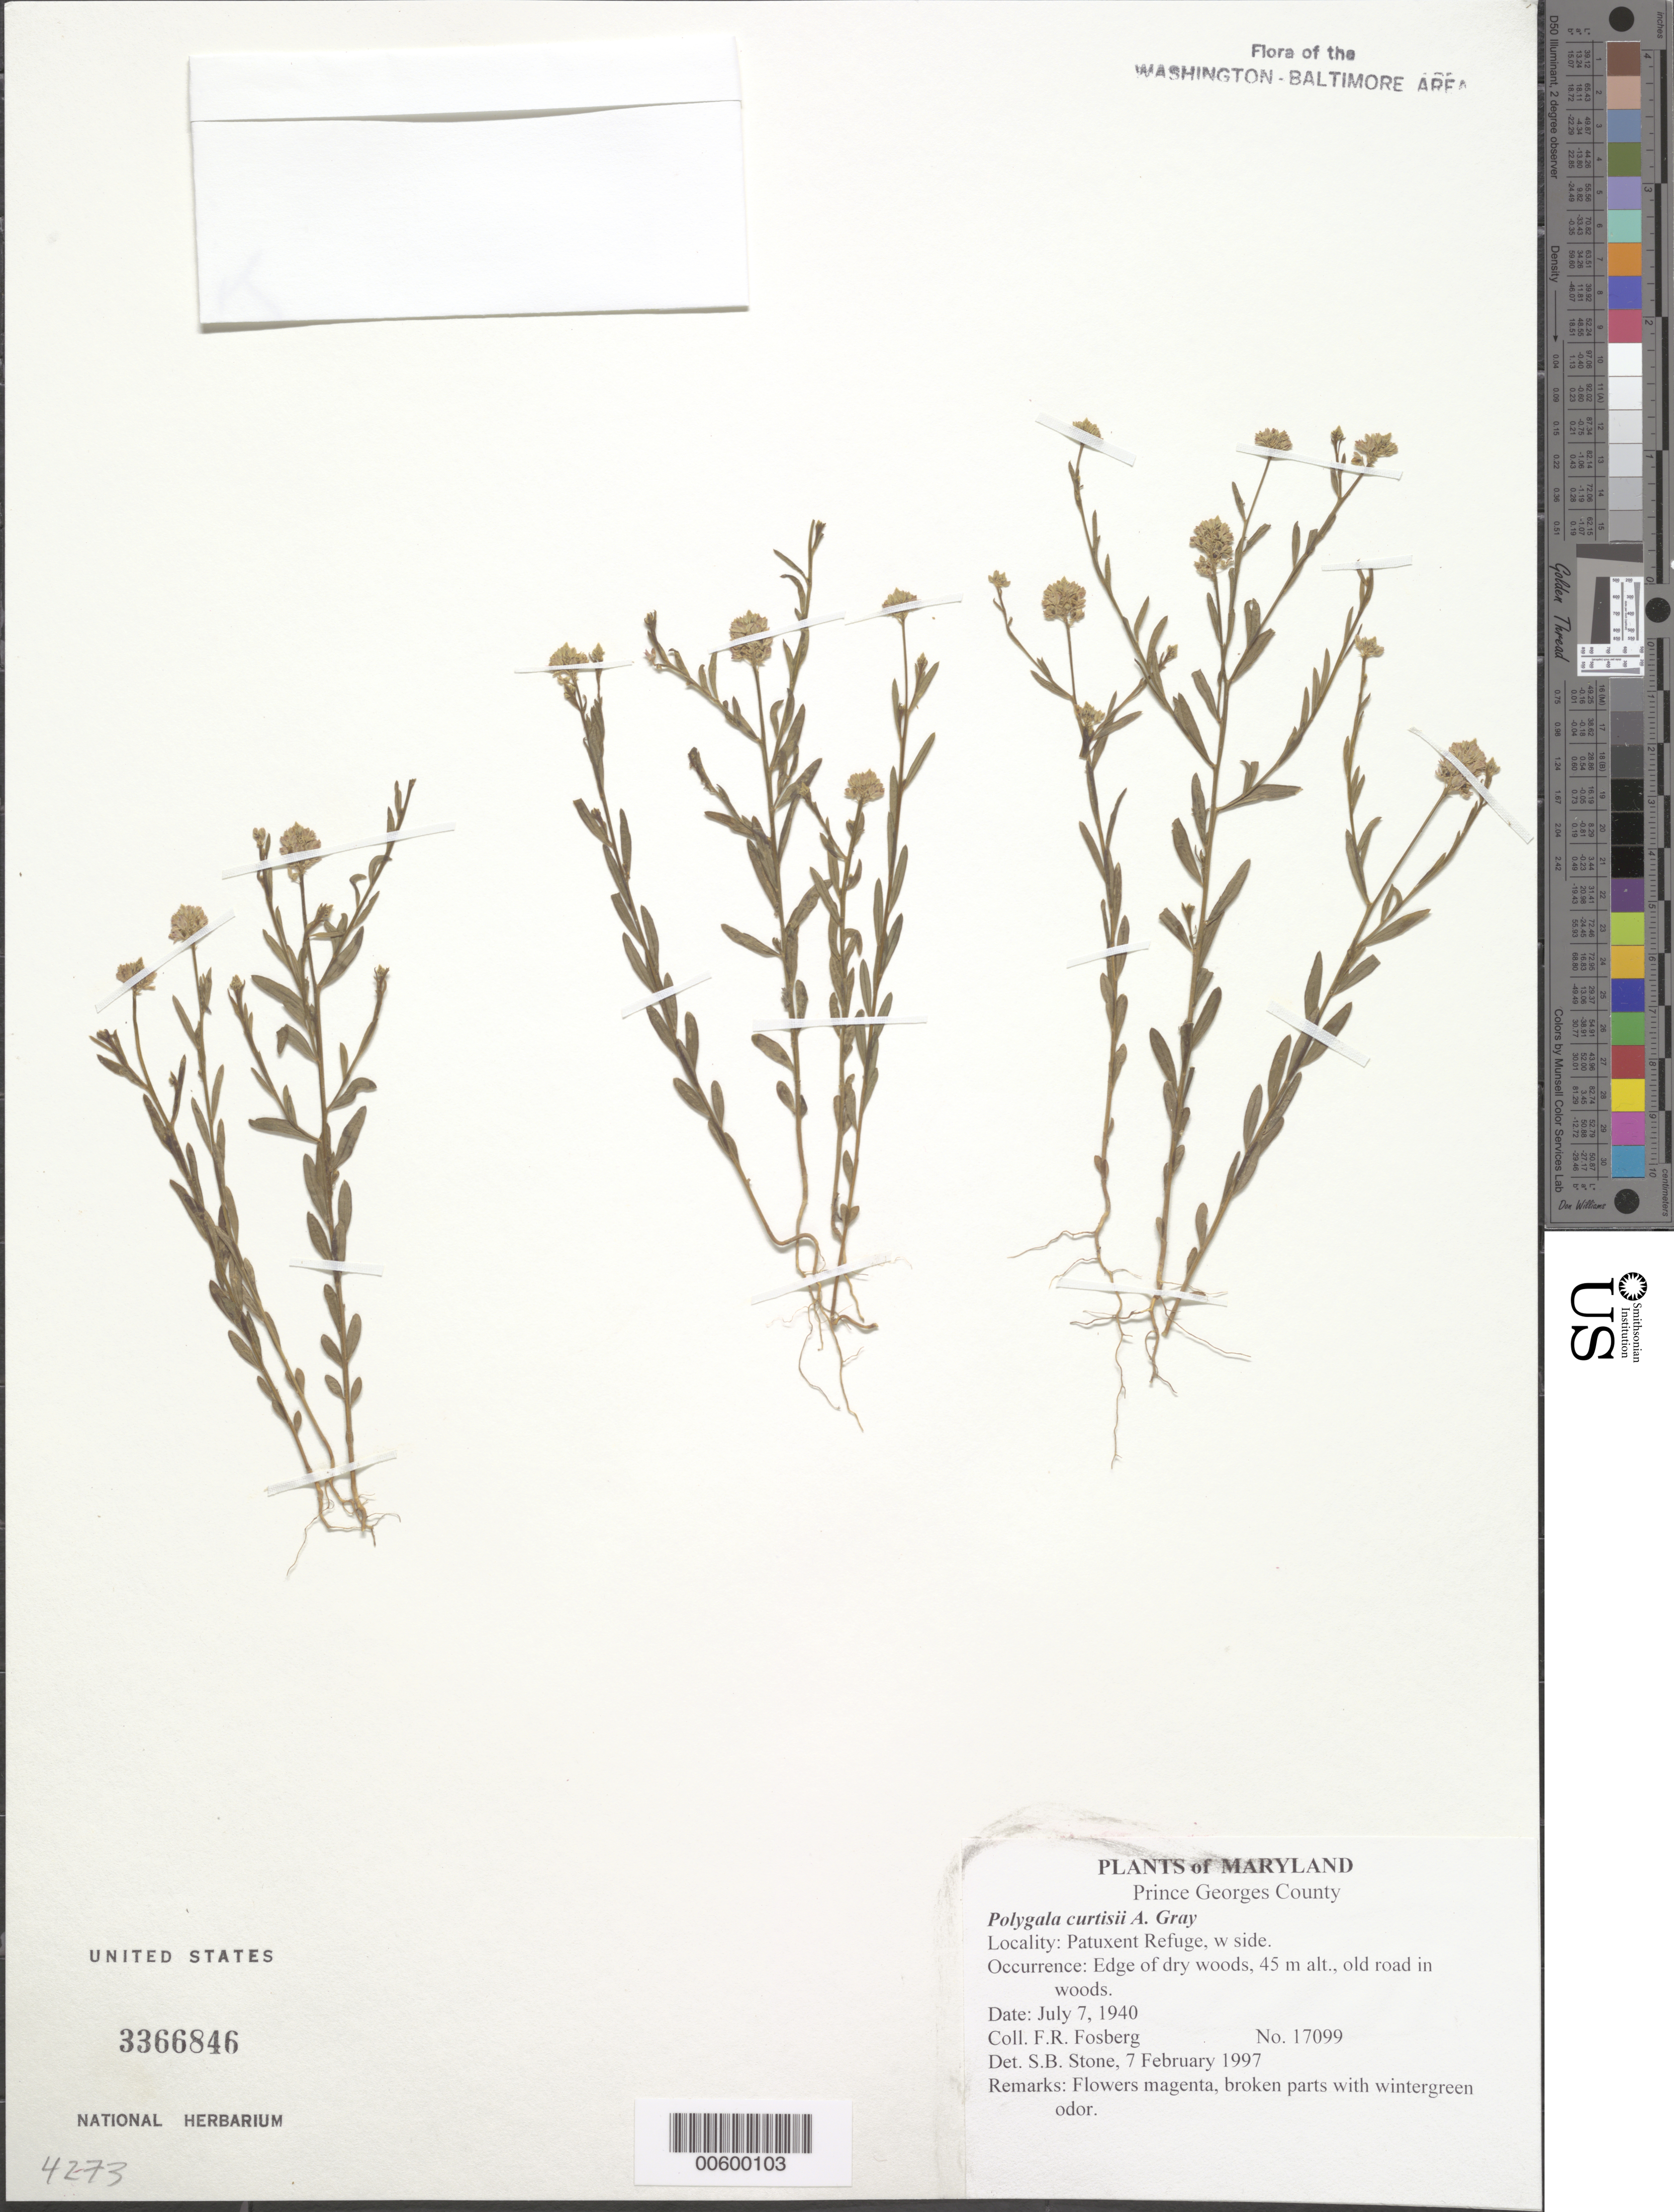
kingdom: Plantae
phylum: Tracheophyta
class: Magnoliopsida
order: Fabales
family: Polygalaceae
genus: Polygala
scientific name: Polygala curtissii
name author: A. Gray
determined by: Stone, S. B.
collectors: F. R. Fosberg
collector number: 17099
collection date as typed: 07 Jul 1940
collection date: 1940-07-07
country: United States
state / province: Maryland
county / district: Prince George's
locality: W side of Patuxent Refuge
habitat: Edge of dry woods, old road in woods.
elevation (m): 45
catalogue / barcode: US 3366846